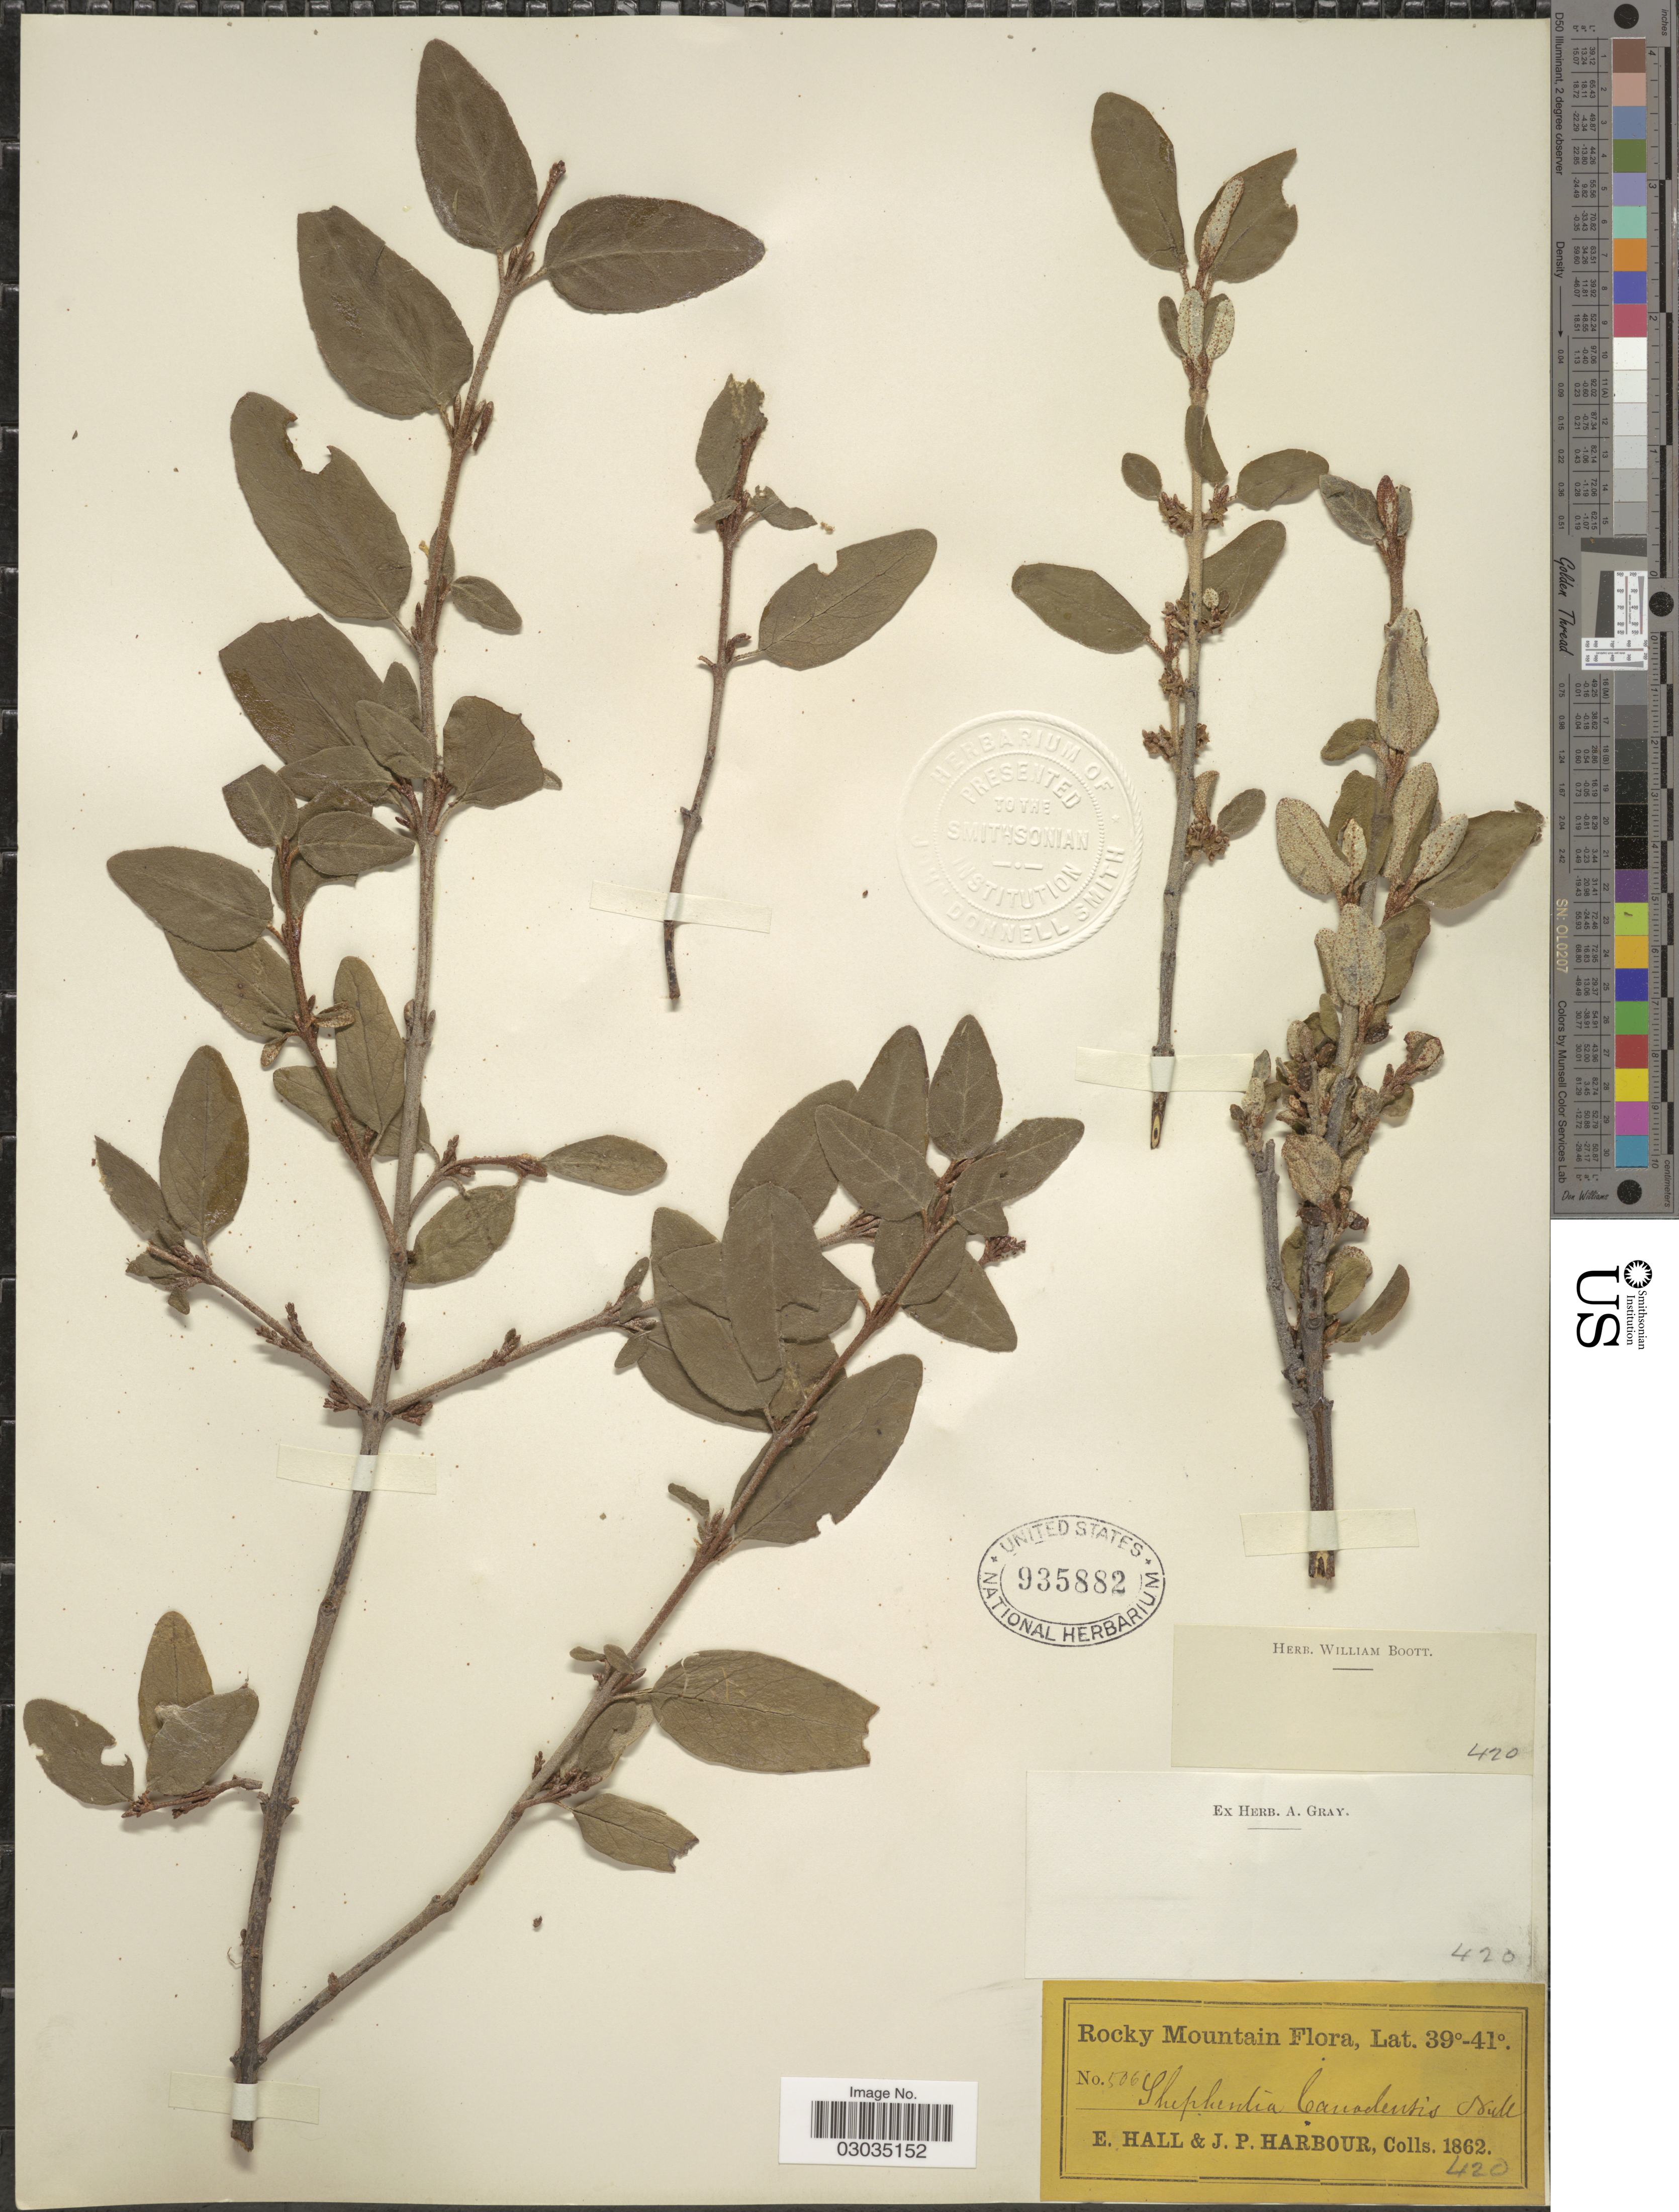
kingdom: Plantae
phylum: Tracheophyta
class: Magnoliopsida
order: Rosales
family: Elaeagnaceae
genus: Shepherdia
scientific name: Shepherdia canadensis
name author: (L.) Nutt.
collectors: E. Hall & J. Harbour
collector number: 506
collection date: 1862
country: United States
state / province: Colorado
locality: Rocky Mtns.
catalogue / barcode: US 935882